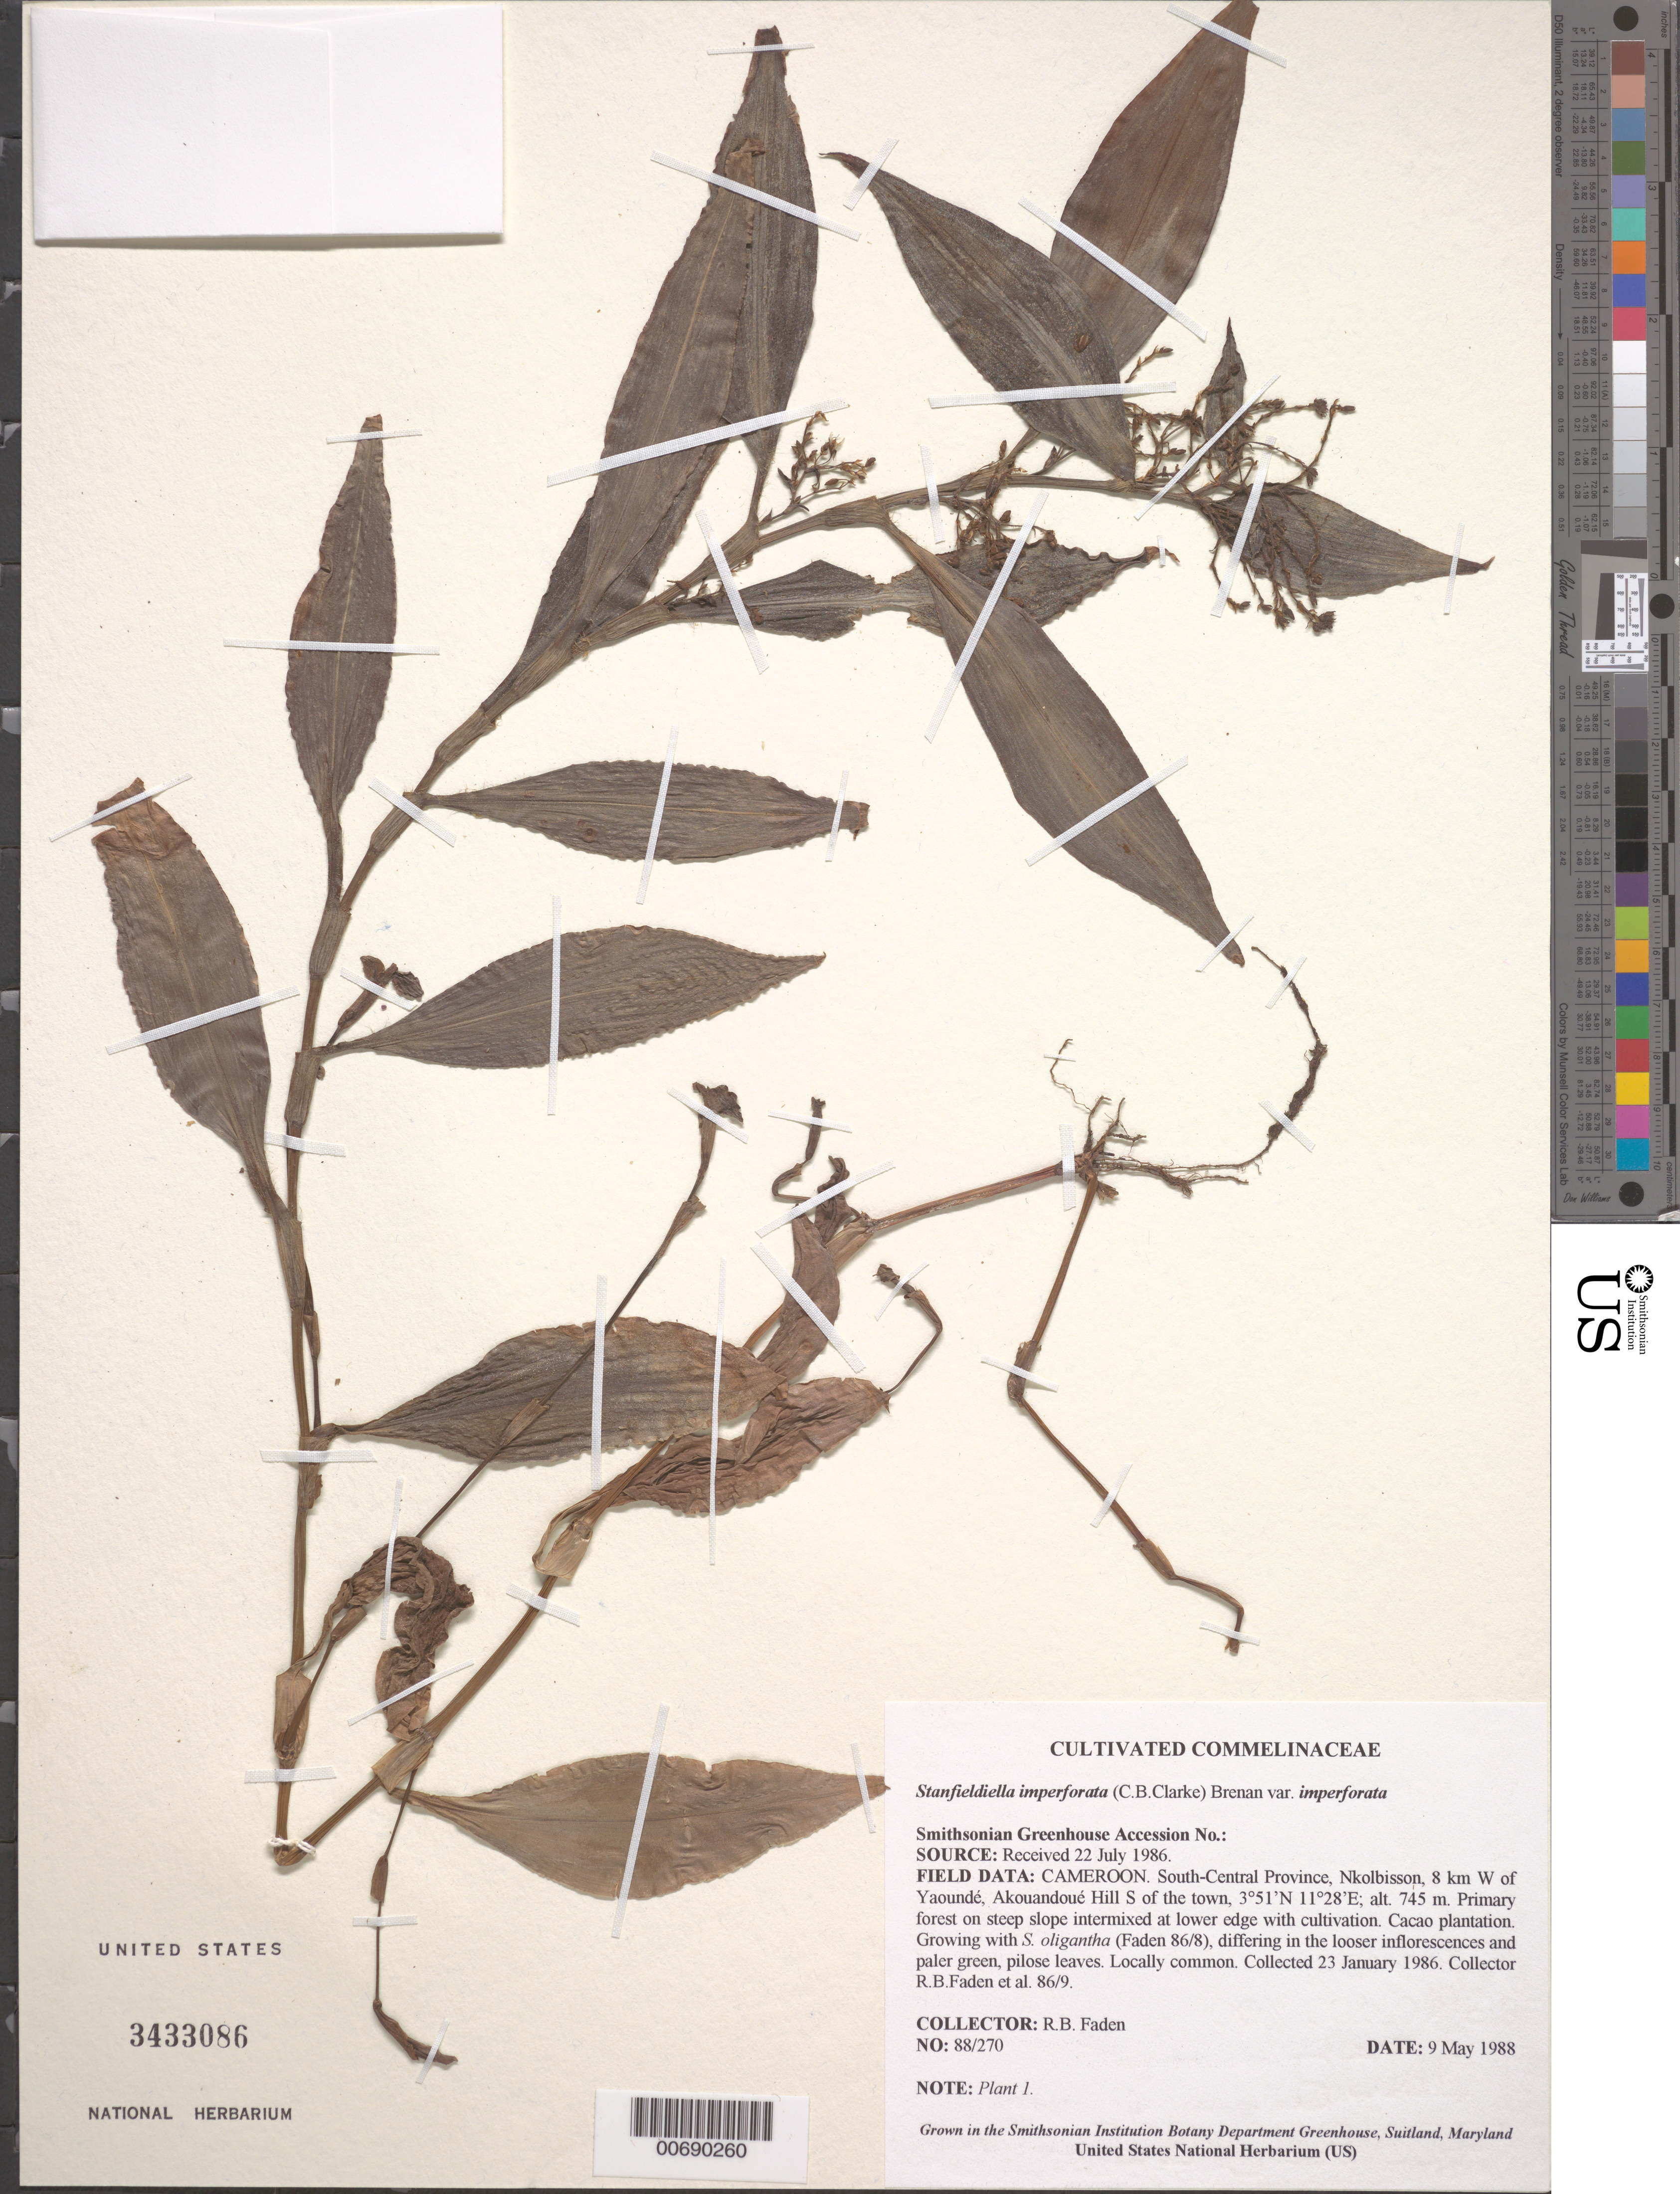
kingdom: Plantae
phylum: Tracheophyta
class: Liliopsida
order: Commelinales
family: Commelinaceae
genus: Stanfieldiella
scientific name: Stanfieldiella imperforata var. imperforata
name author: (C.B. Clarke) Brenan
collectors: R. B. Faden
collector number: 88/270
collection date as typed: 09 May 1988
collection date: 1988-05-09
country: Cameroon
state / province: Sud-Ouest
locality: Nkolbisson, W of Yaounde, Akauandoue Hill S of town.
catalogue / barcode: US 3433086